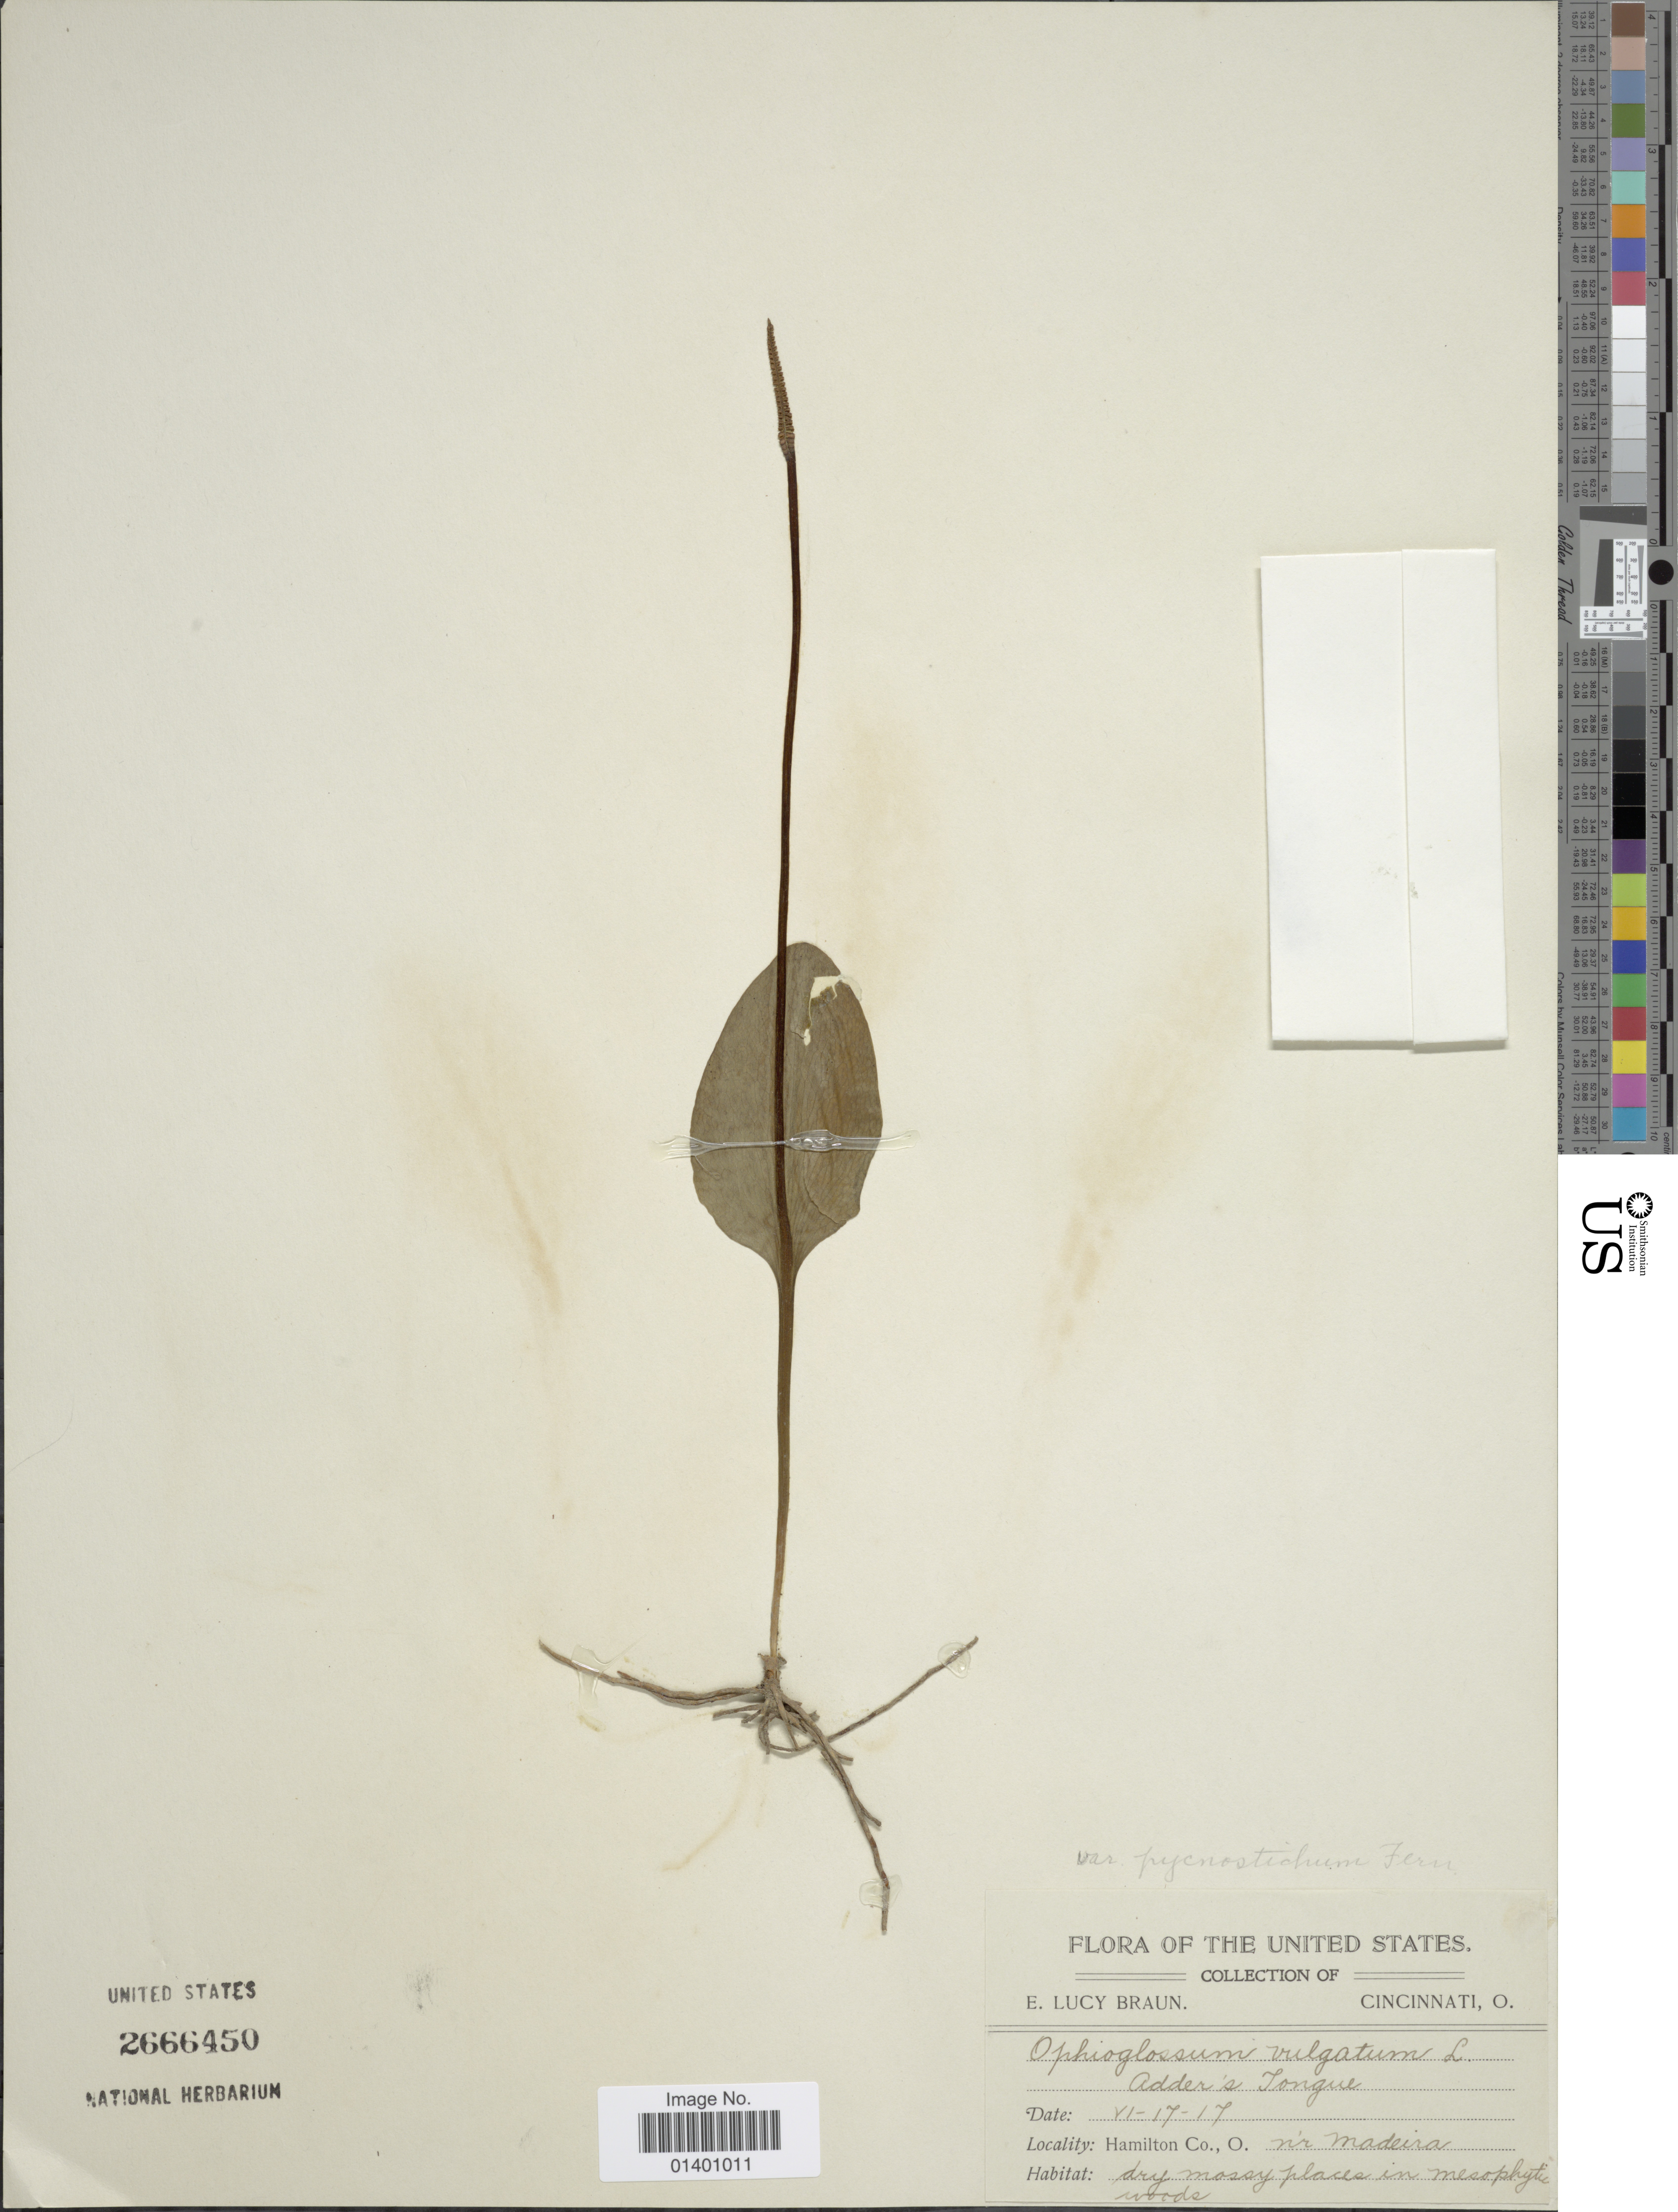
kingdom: Plantae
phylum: Tracheophyta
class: Polypodiopsida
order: Ophioglossales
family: Ophioglossaceae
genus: Ophioglossum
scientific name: Ophioglossum vulgatum var. pycnostichum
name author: Fernald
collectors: E. L. Braun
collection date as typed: Transcribed d/m/y: 17/6/17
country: United States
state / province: Ohio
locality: Hamilton Co., nr. Madeira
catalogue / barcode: US 2666450